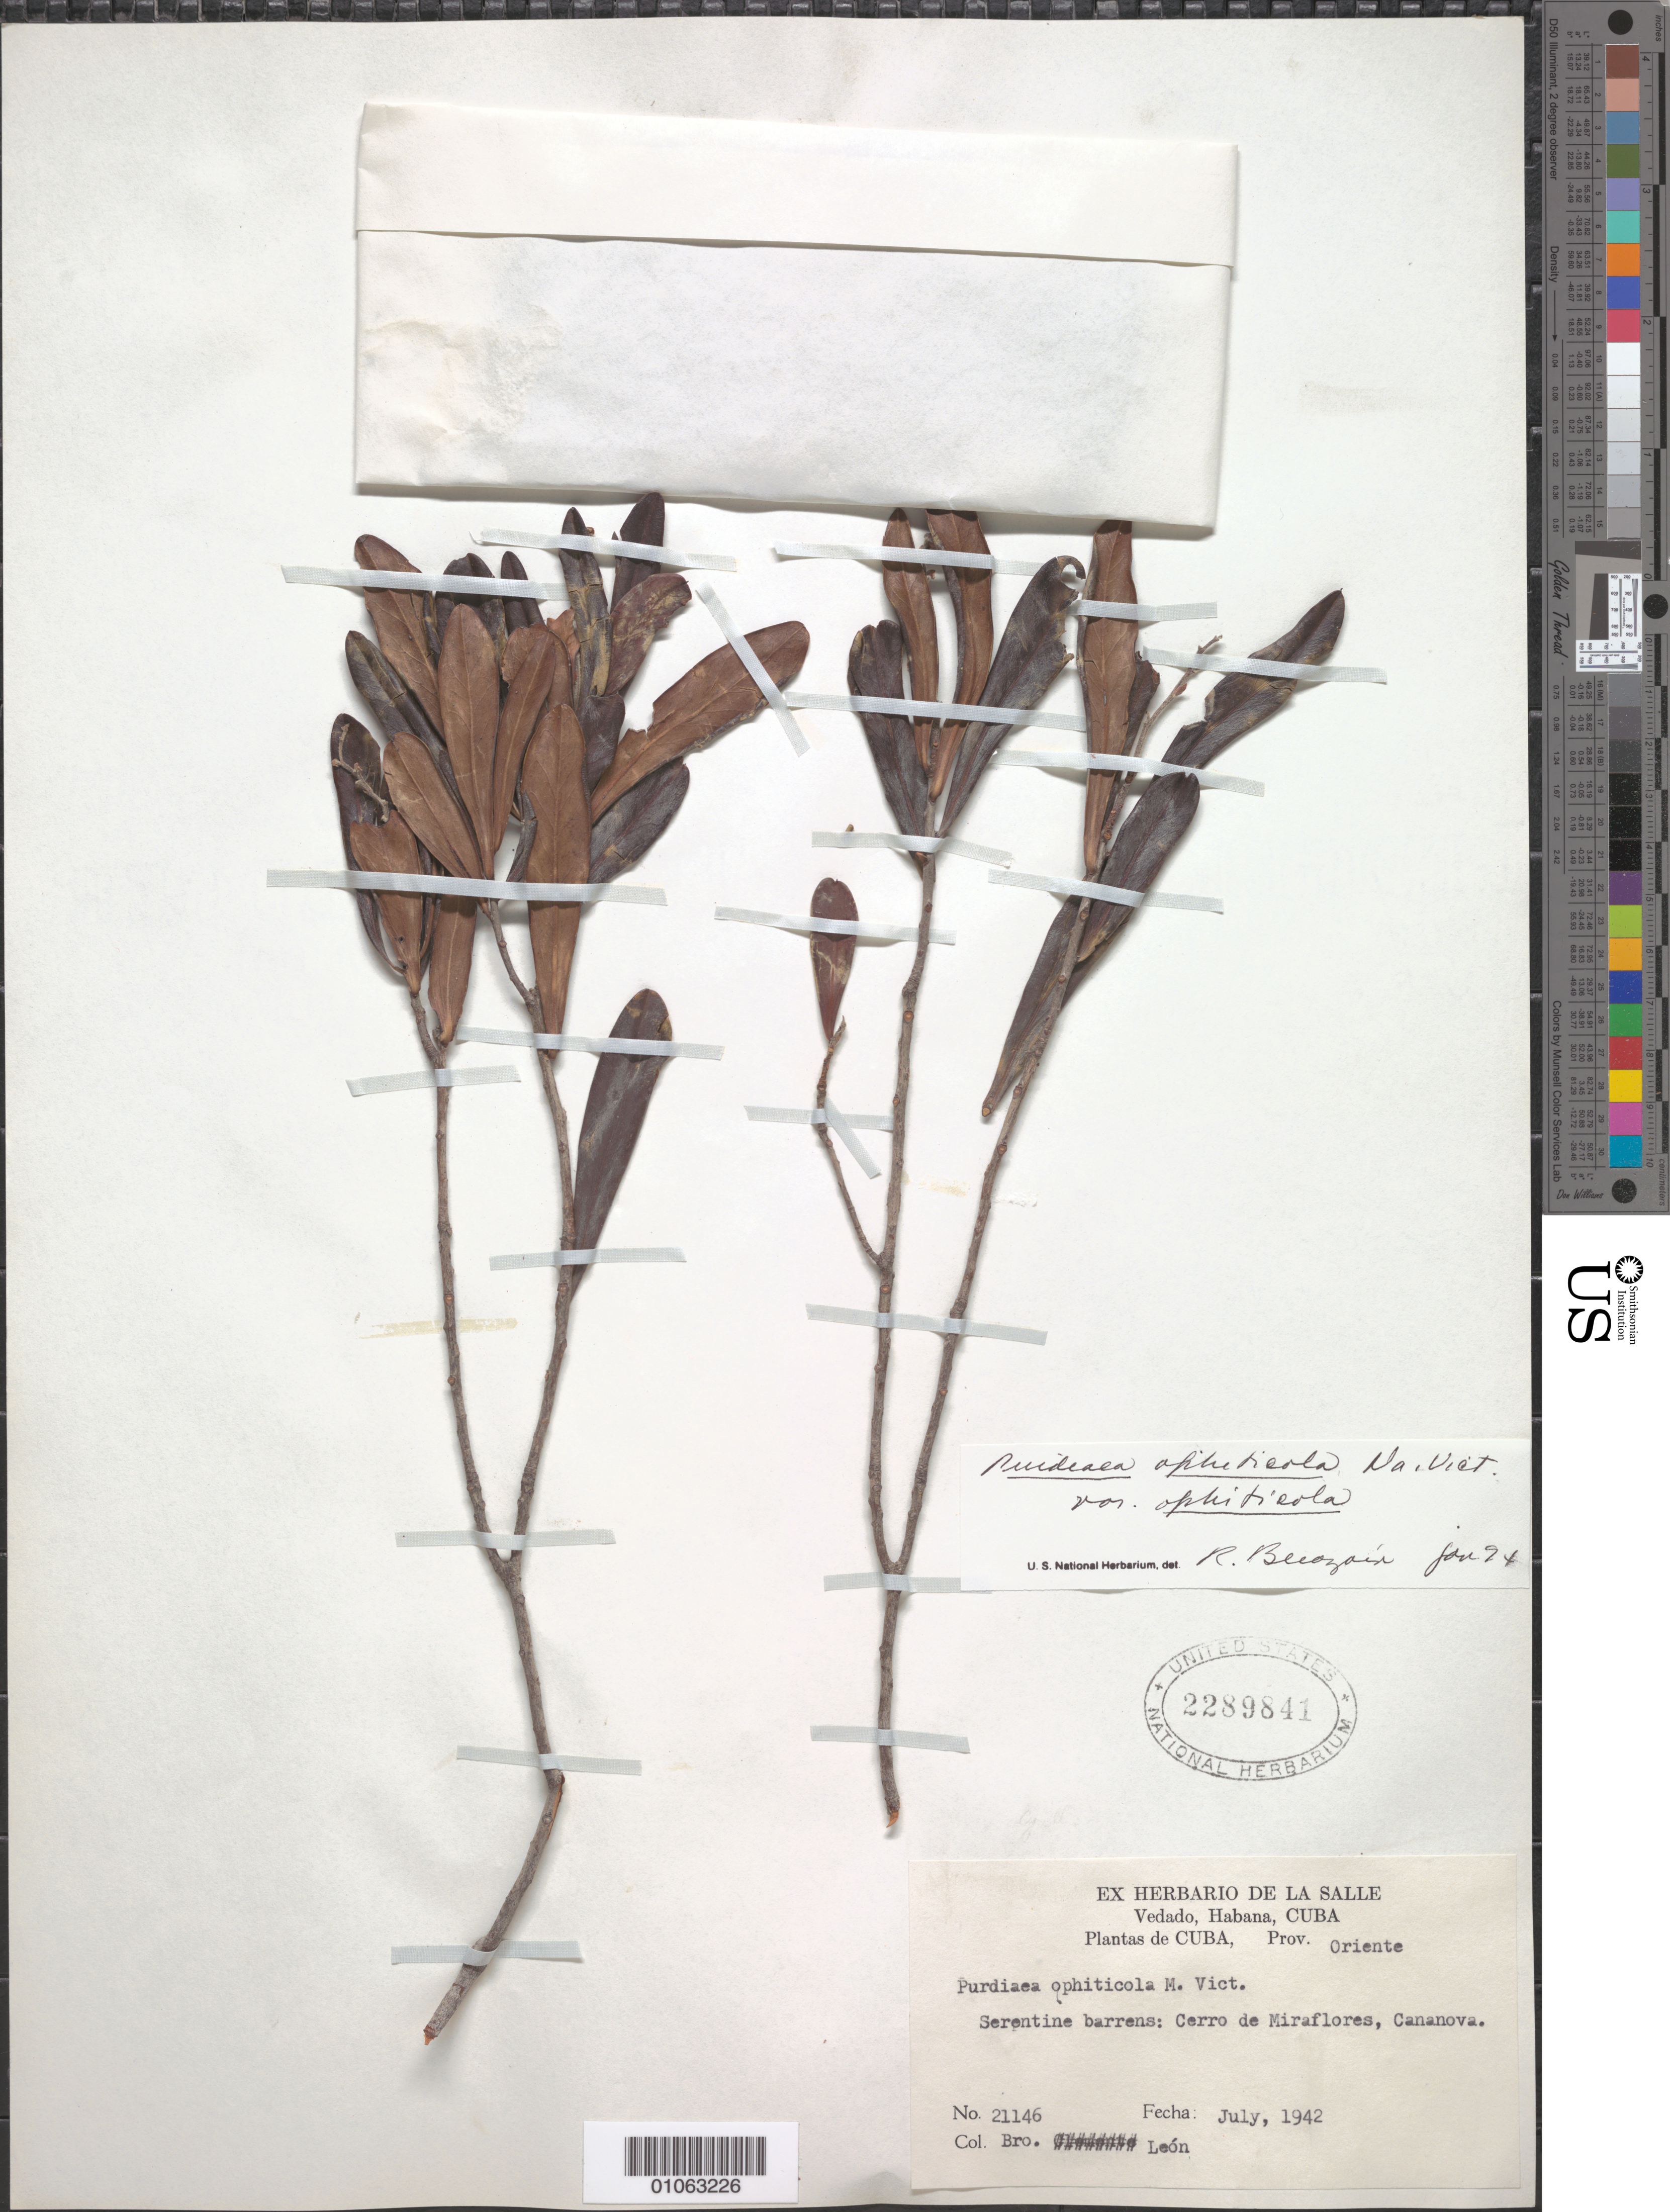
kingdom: Plantae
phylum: Tracheophyta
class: Magnoliopsida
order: Ericales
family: Clethraceae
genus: Purdiaea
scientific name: Purdiaea ophiticola var. ophiticola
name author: Vict.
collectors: Bro. León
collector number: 21146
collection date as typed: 01 Jul 1942 to 31 Jul 1942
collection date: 1942-07-01/1942-07-31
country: Cuba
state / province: Oriente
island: Cuba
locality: Cerro de Miraflores, Cananova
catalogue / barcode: US 228941